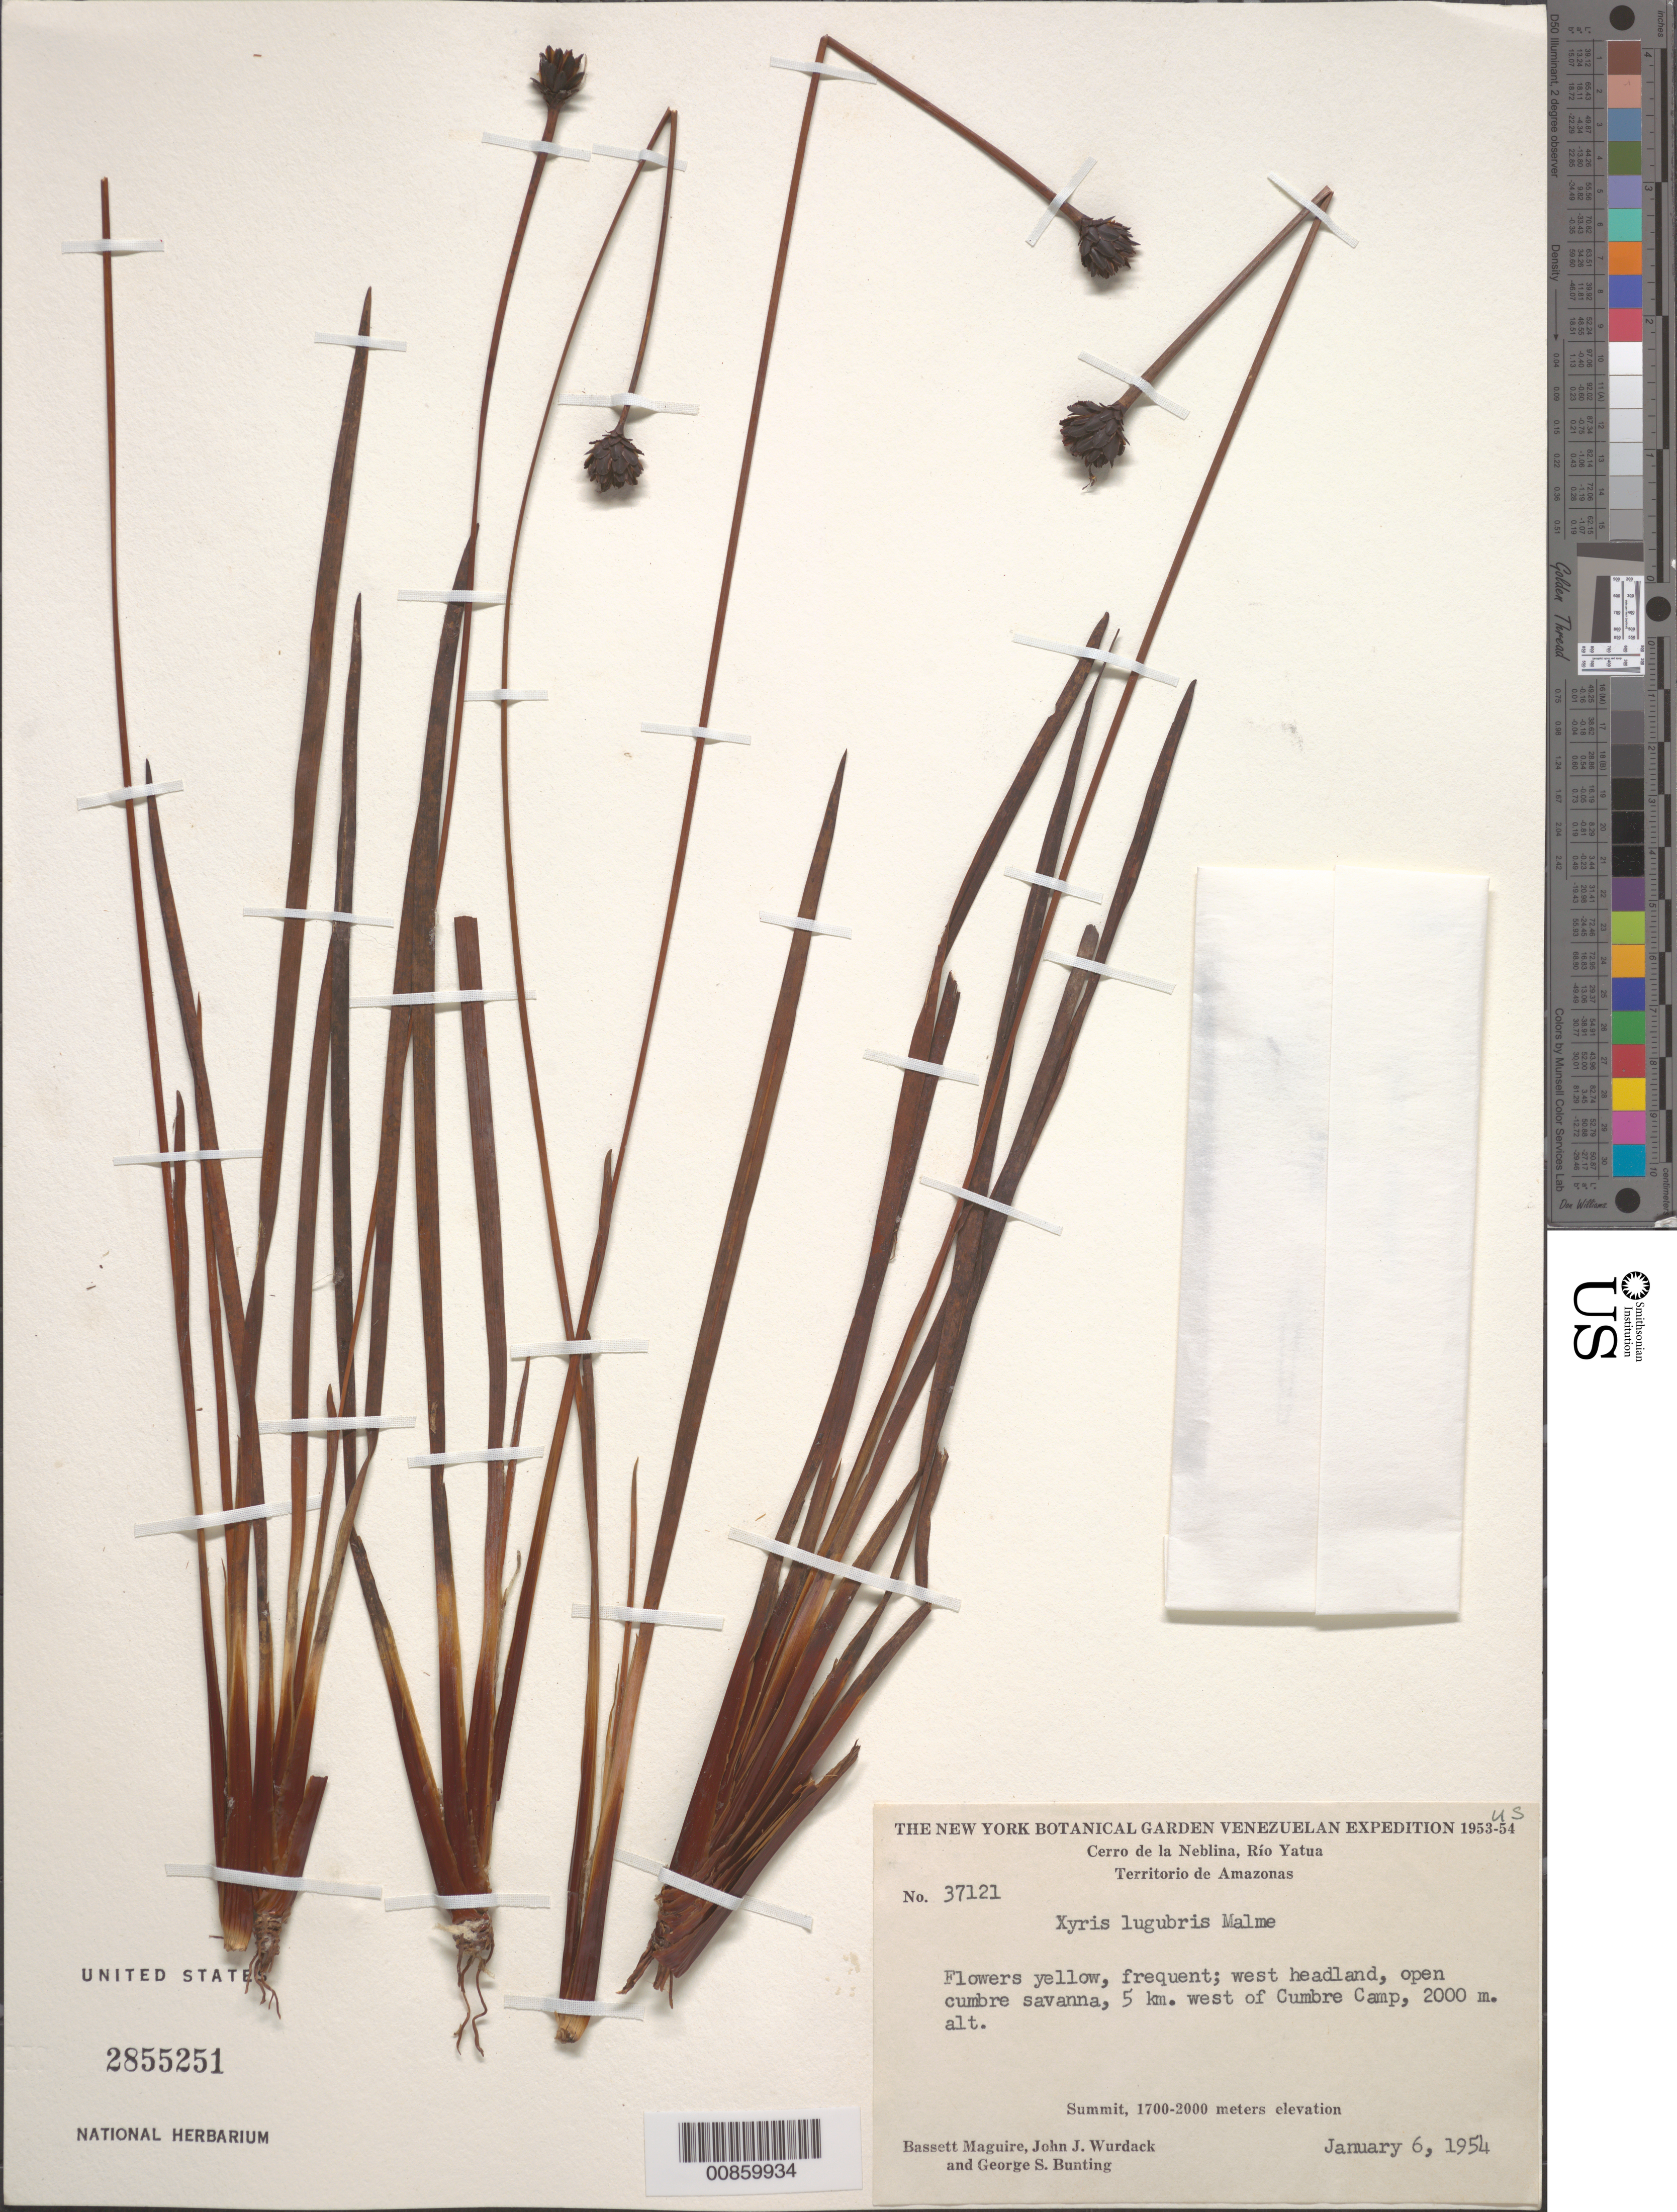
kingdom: Plantae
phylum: Tracheophyta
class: Liliopsida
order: Poales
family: Xyridaceae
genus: Xyris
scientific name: Xyris lugubris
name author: Malme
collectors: B. Maguire, J. J. Wurdack & G. S. Bunting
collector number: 37121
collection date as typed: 6-Jan-54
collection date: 1954-01-06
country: Venezuela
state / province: Amazonas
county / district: Río Negro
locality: Cerro de la Neblina, Río Yatua, 5 km W of Cumbre Camp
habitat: West headland; open cumre savanna.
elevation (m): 2000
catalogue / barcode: US 2855251